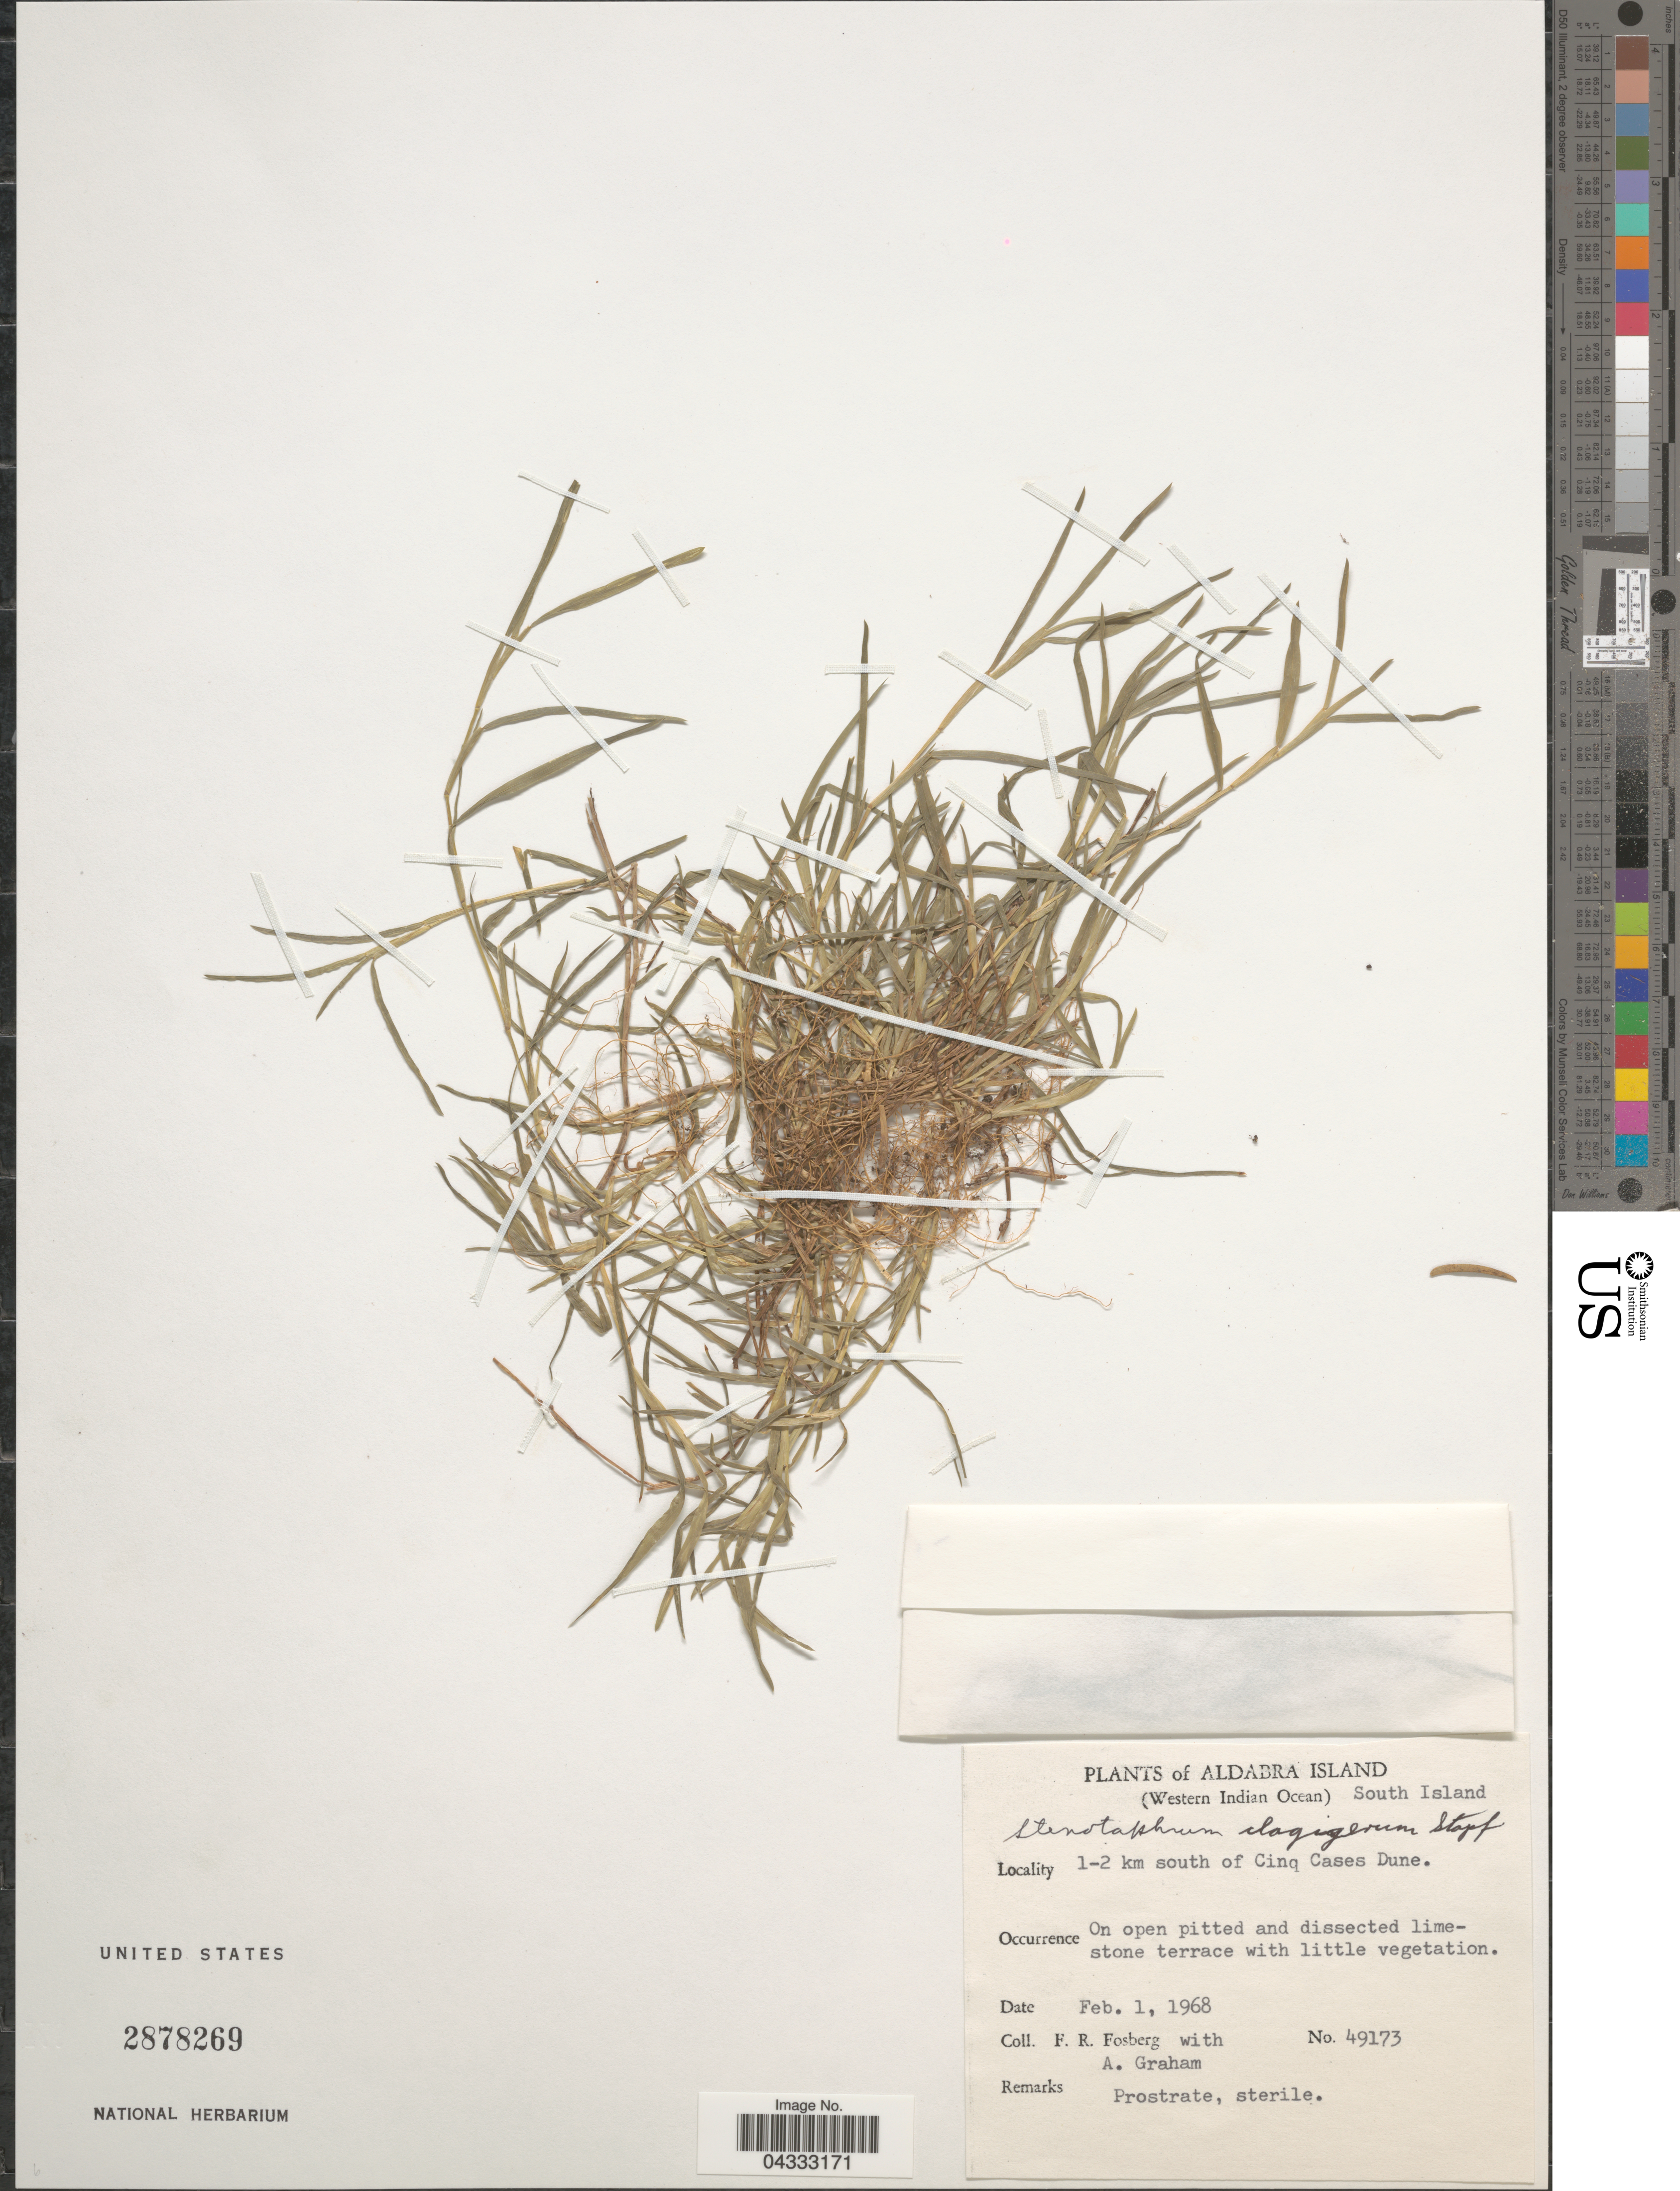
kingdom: Plantae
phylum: Tracheophyta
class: Liliopsida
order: Poales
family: Poaceae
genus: Stenotaphrum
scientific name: Stenotaphrum clavigerum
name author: Stapf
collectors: F. R. Fosberg & A. Graham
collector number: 49173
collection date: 1968-02-01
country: Seychelles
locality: Aldabra Island. (Western Indian Ocean). South Island. 1-2 km south of Cinq Cases Dune.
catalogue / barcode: US 2878269